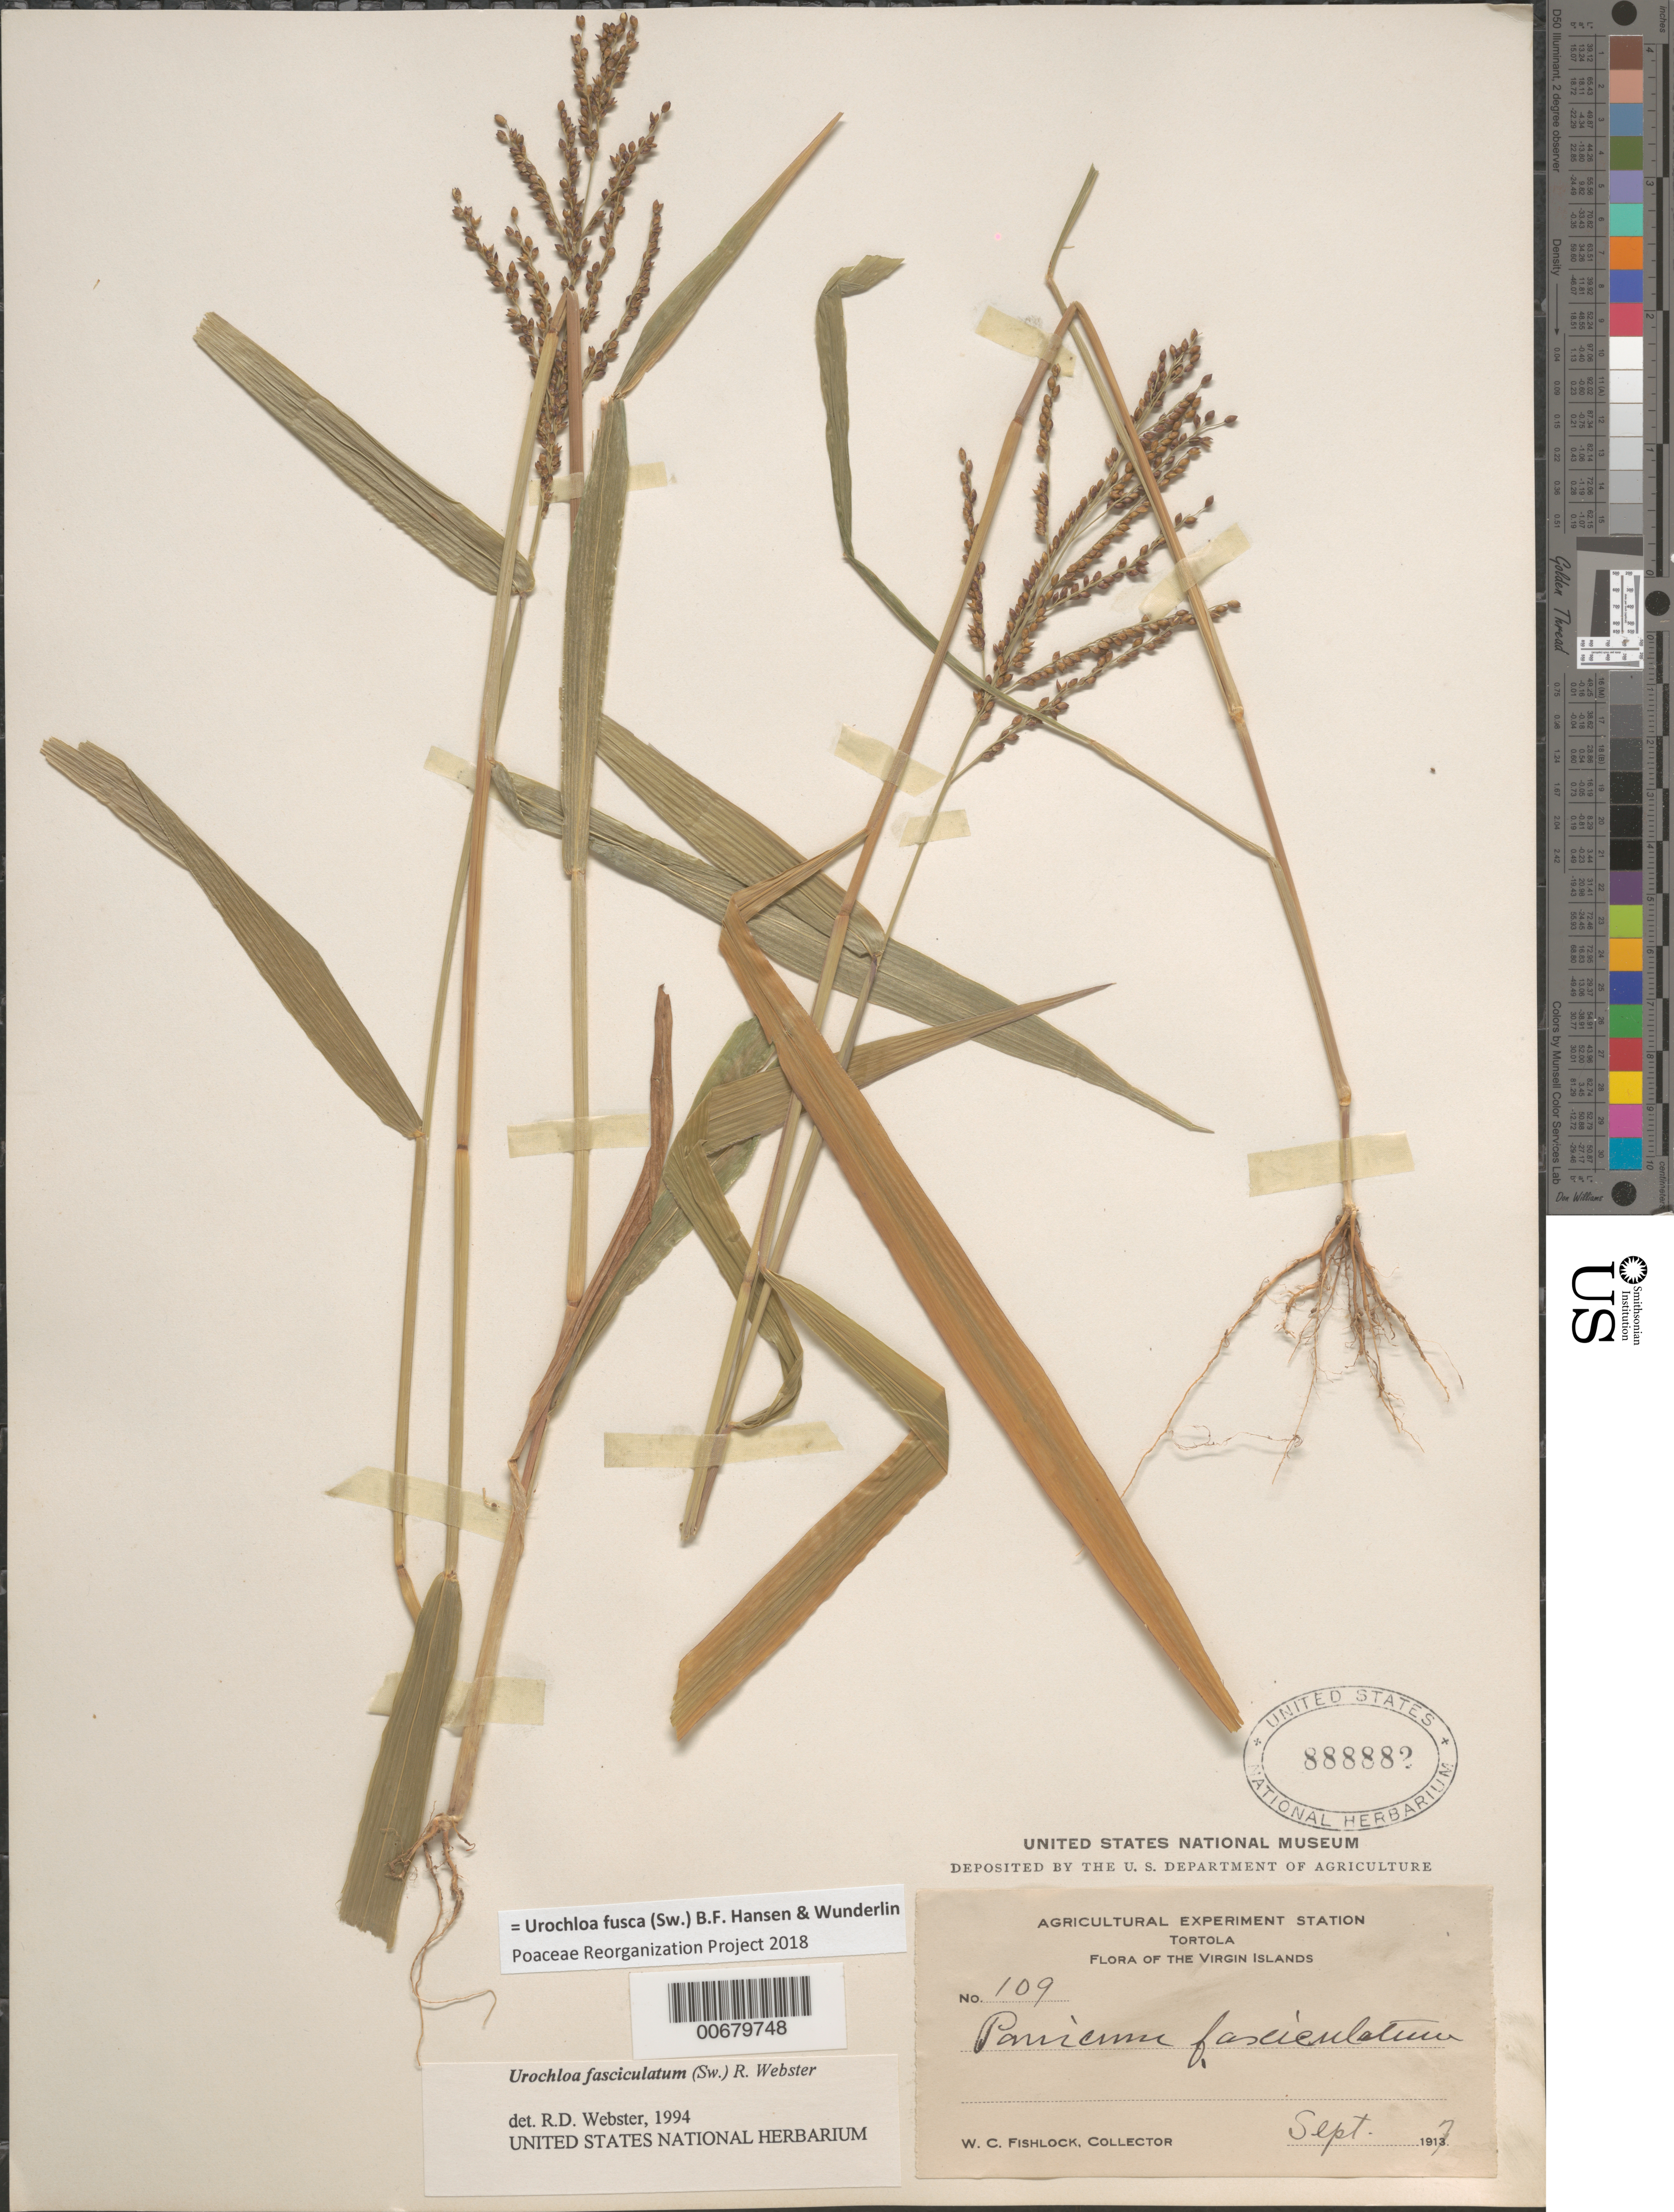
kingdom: Plantae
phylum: Tracheophyta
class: Liliopsida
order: Poales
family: Poaceae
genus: Urochloa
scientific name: Urochloa fasciculata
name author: (Sw.) R.D. Webster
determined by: Webster, Robert D.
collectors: W. Fishlock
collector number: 109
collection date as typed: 07 Sep 1917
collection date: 1917-09-07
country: British Virgin Islands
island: Tortola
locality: Tortola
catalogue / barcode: US 888882